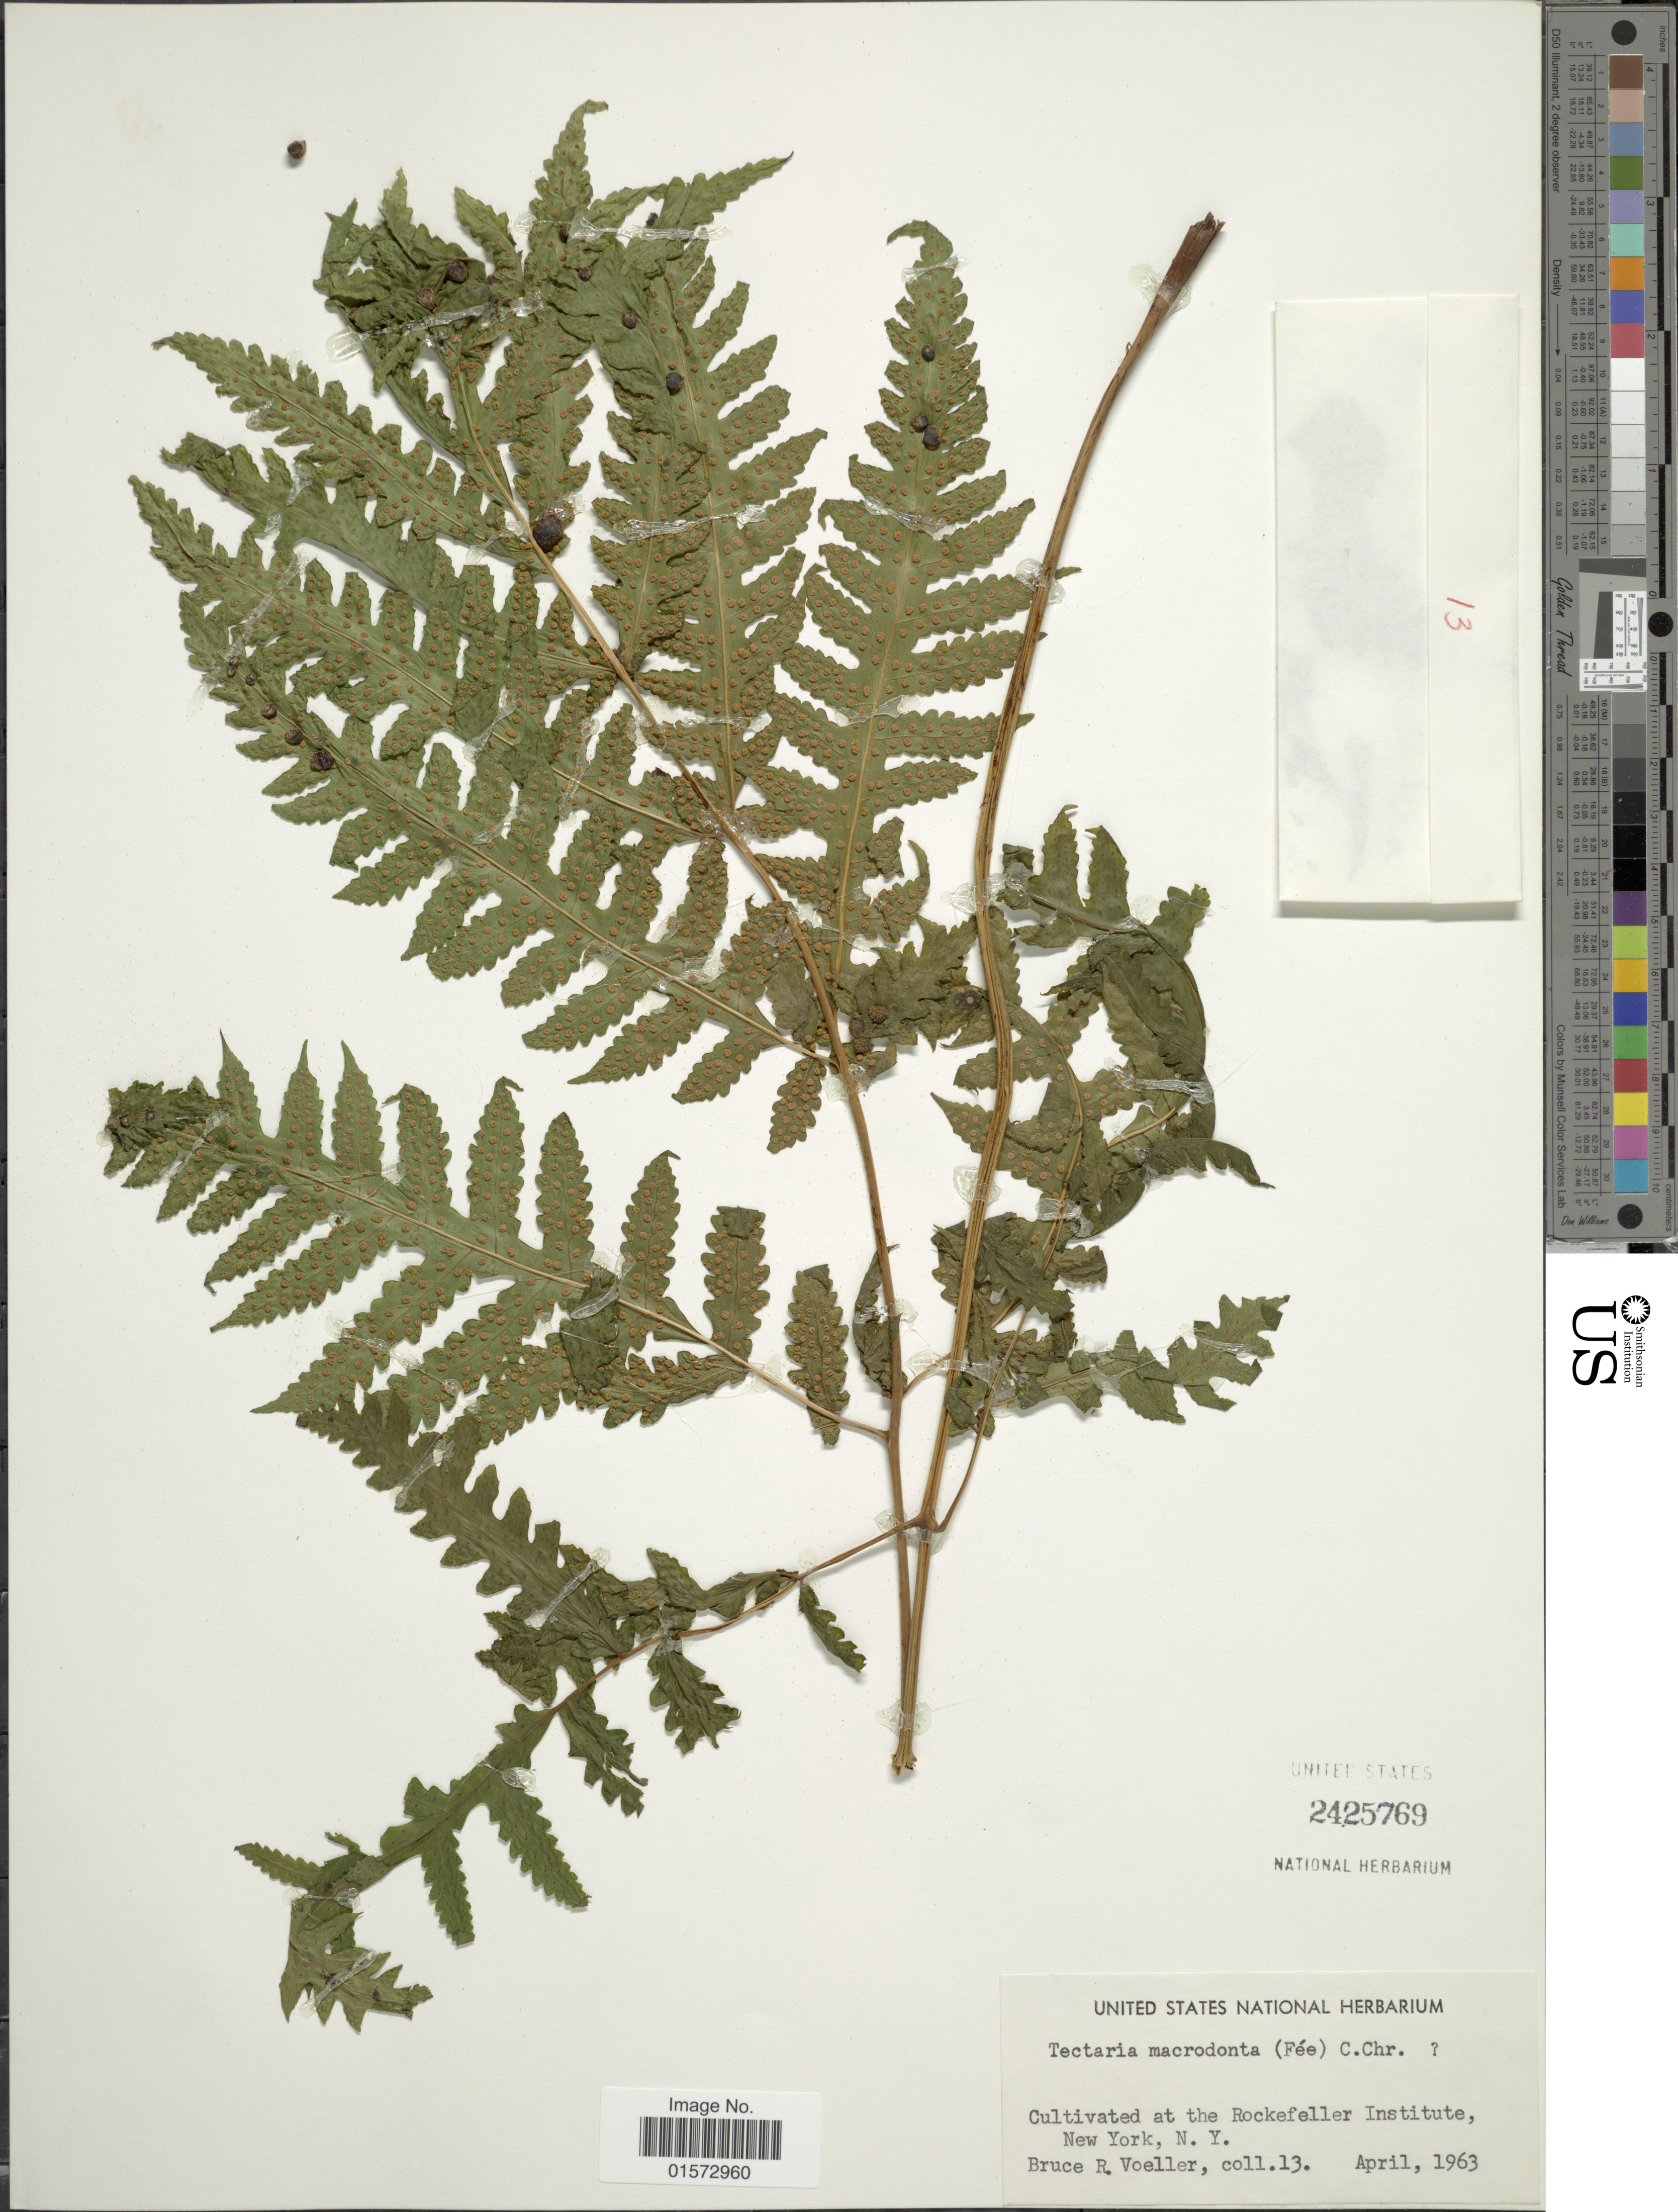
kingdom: Plantae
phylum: Tracheophyta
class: Polypodiopsida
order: Polypodiales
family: Tectariaceae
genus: Tectaria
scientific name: Tectaria macrodonta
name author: (Fée) C. Chr.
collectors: B. Voeller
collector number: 13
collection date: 1963-04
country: United States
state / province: New York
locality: At the Rockefeller Institute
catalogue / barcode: US 2425769